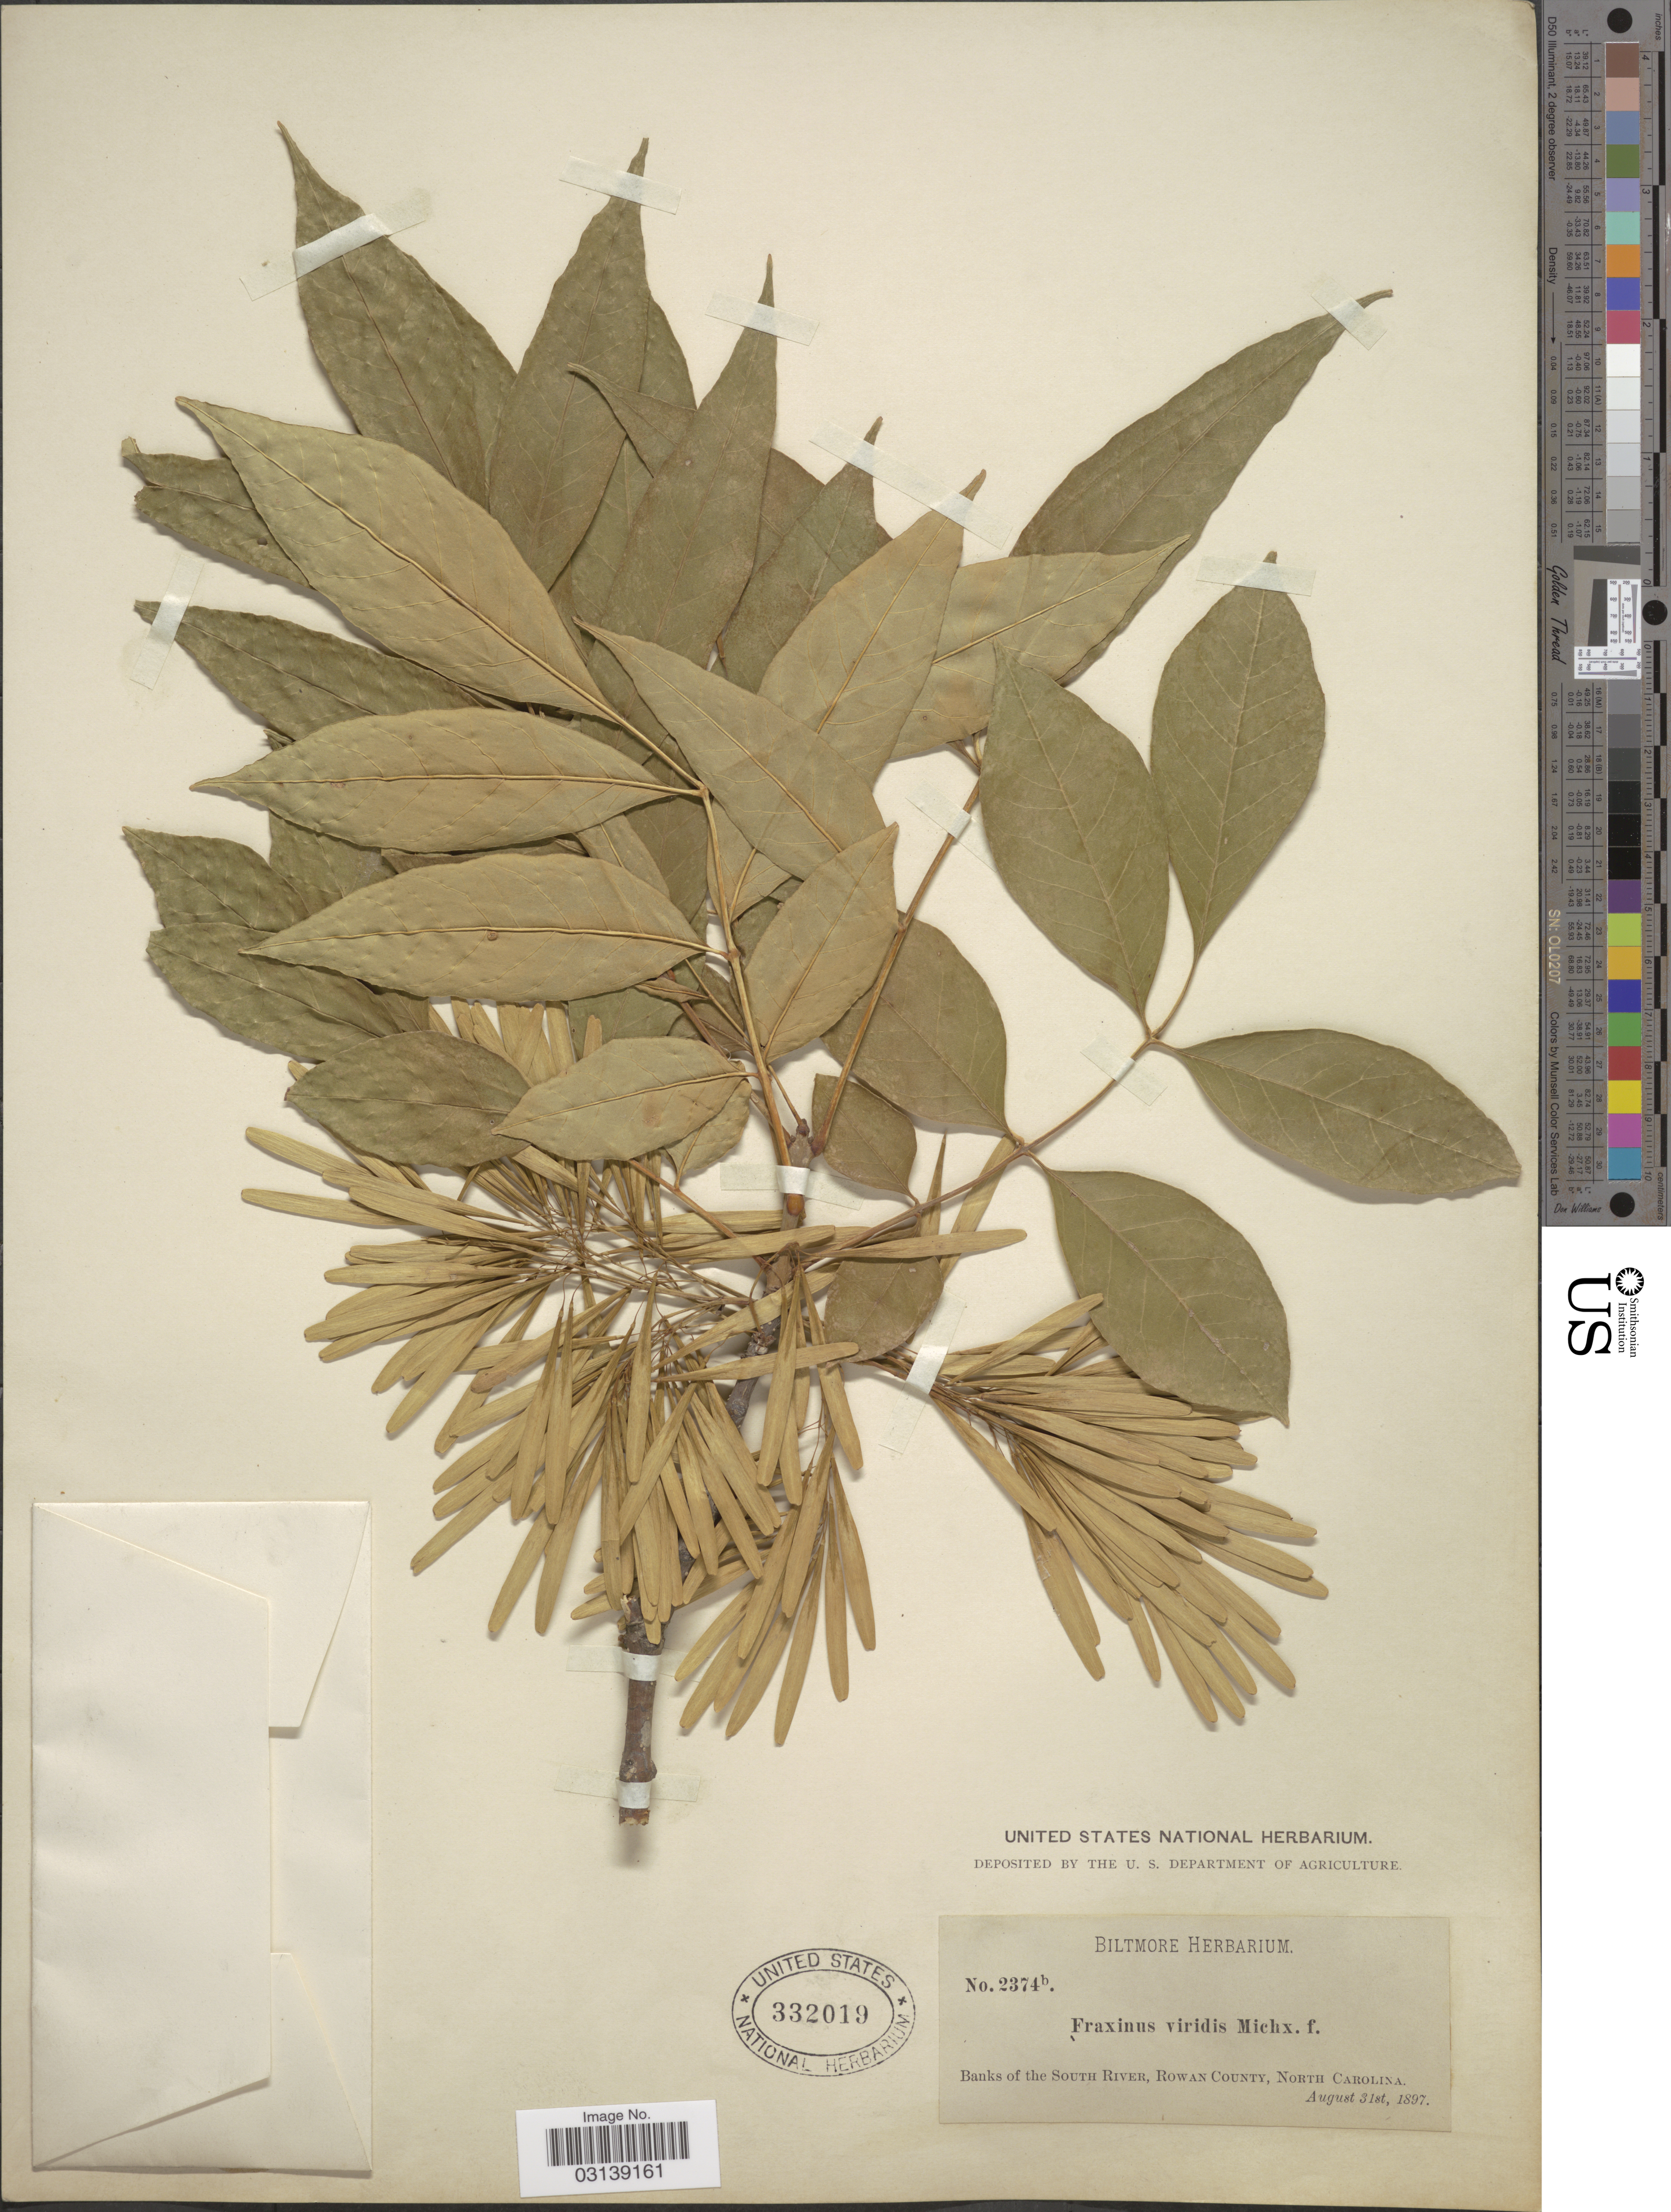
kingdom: Plantae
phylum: Tracheophyta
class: Magnoliopsida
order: Lamiales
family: Oleaceae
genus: Fraxinus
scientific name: Fraxinus pennsylvanica var. lanceolata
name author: Sarg.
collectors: ex herb. Biltmore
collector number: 2374b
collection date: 1897-08-31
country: United States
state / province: North Carolina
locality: Banks of the South River, Rowan County.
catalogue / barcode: US 332019